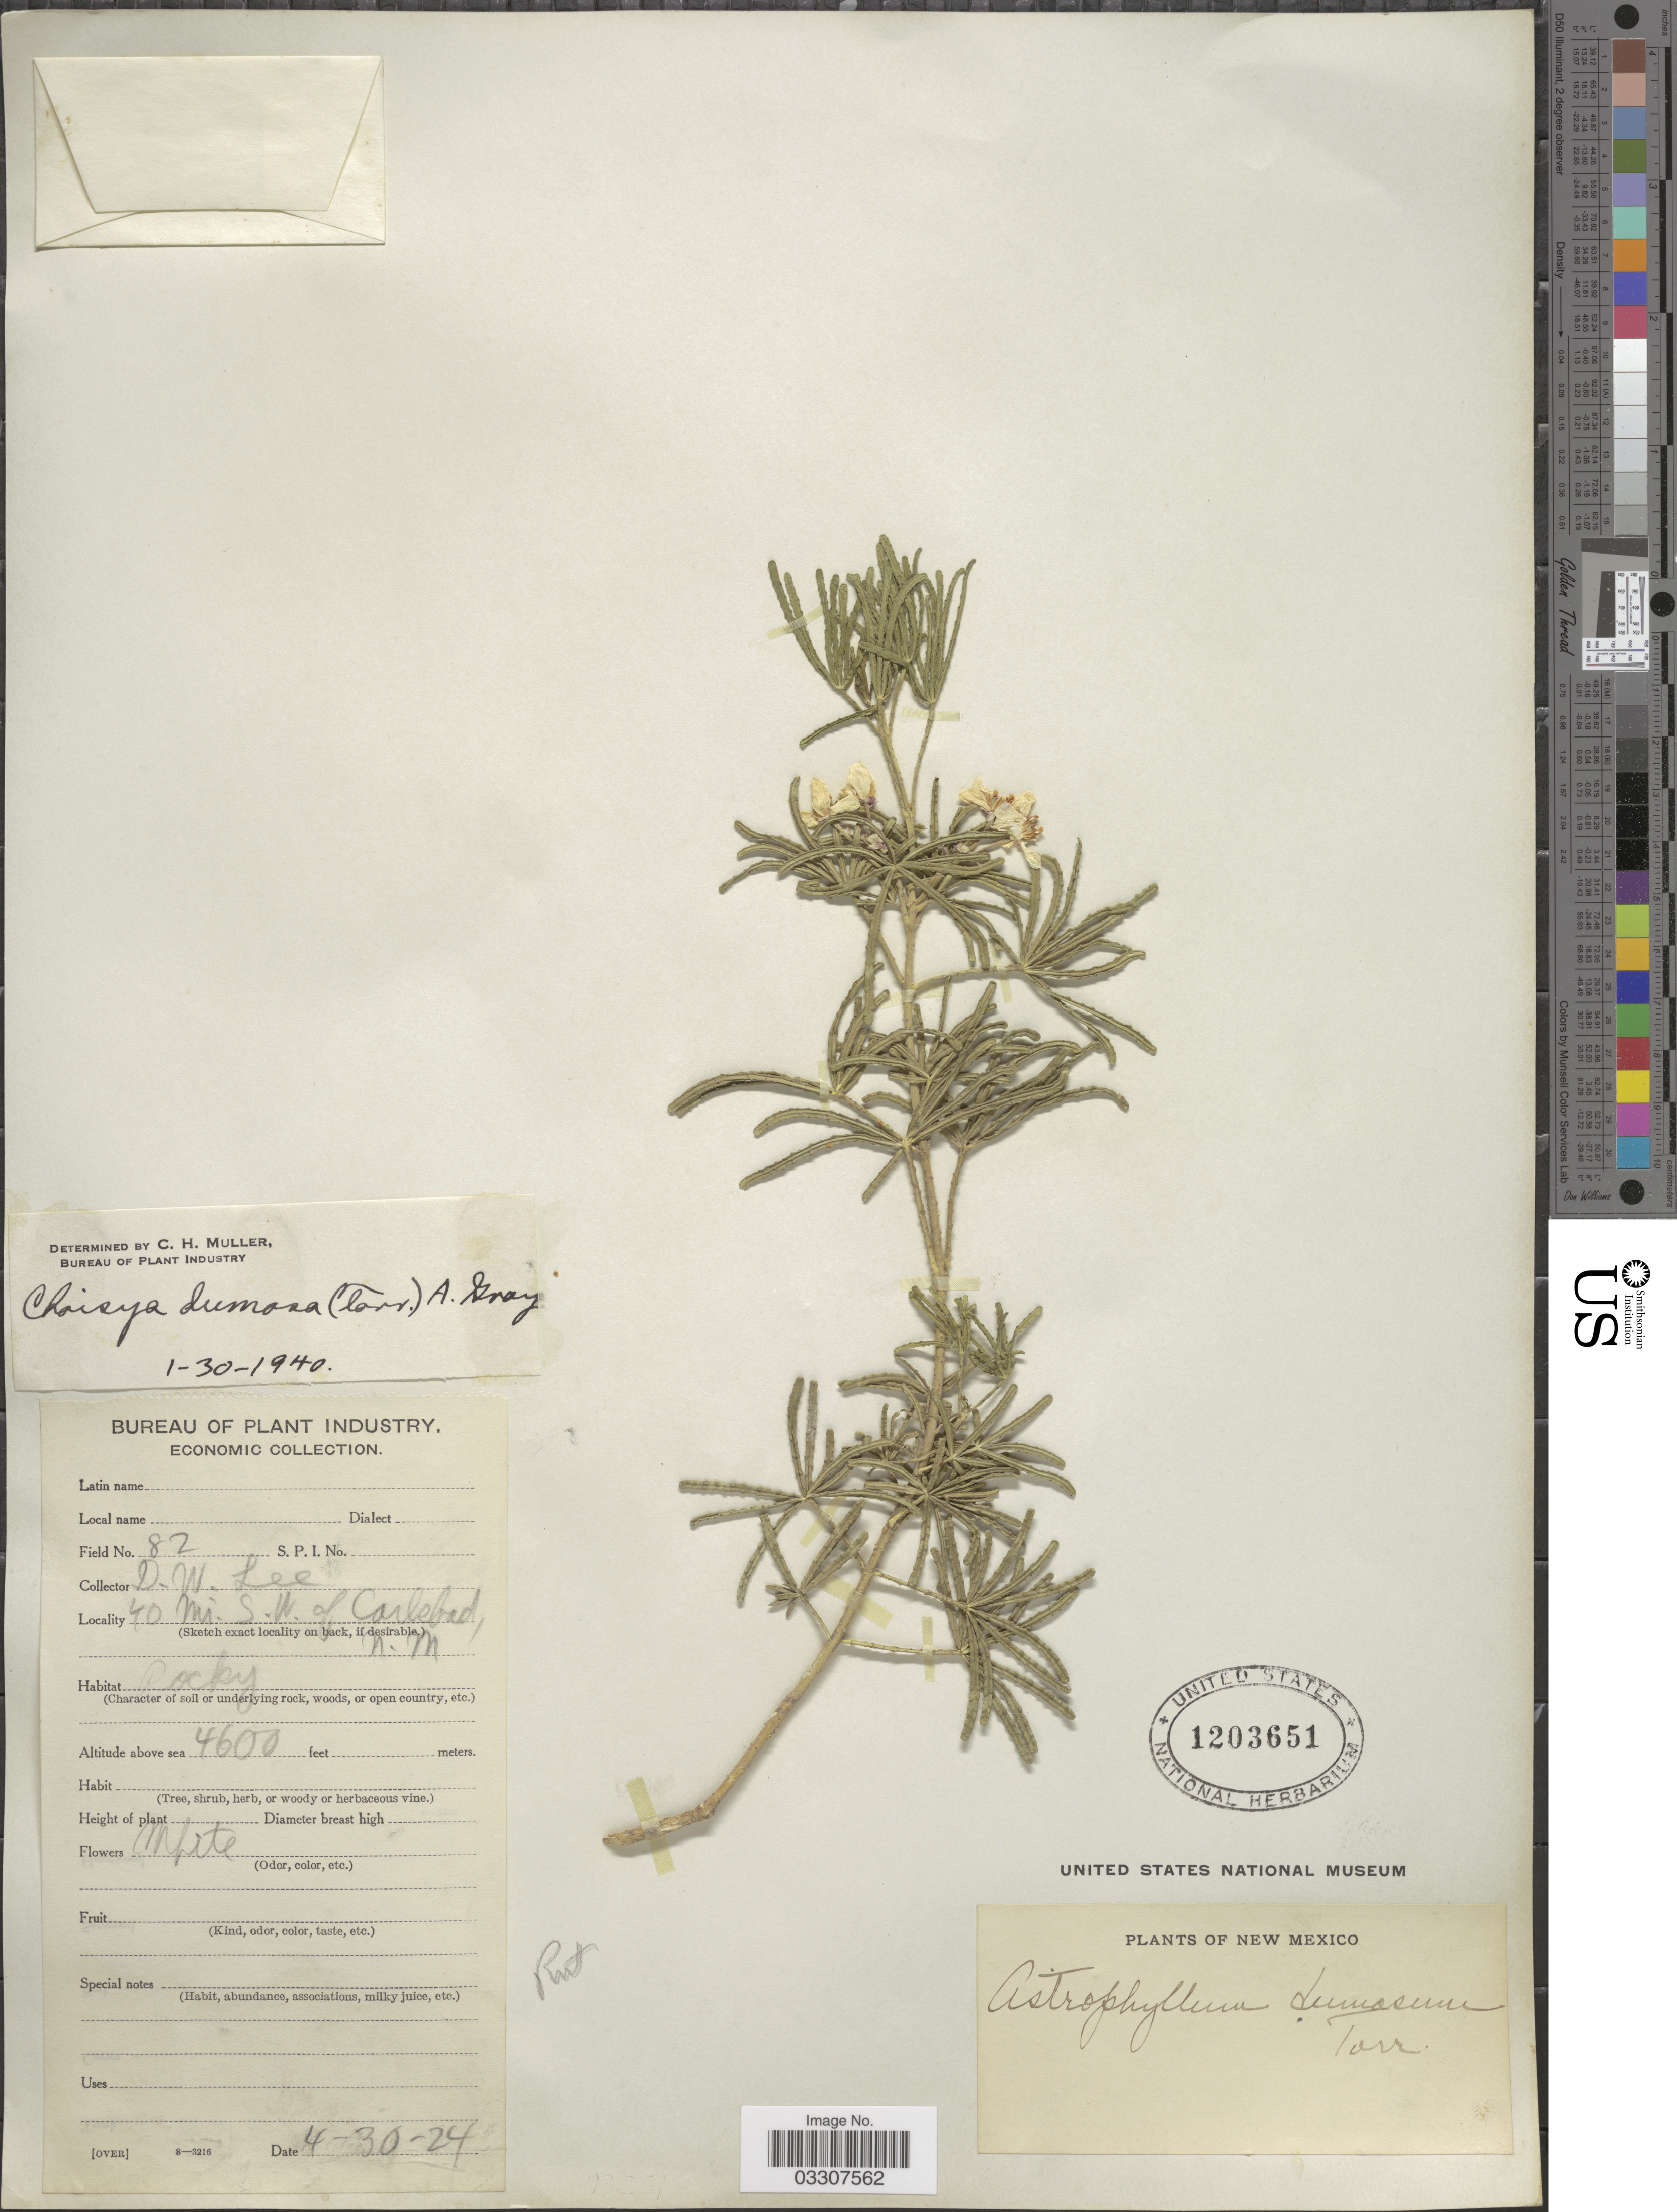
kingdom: Plantae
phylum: Tracheophyta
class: Magnoliopsida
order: Sapindales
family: Rutaceae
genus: Choisya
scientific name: Choisya dumosa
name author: A. Gray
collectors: D. Lee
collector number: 82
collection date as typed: Transcribed d/m/y: 30/4/24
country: United States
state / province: New Mexico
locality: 40 mi. S.W. of Carlsbad.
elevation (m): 1402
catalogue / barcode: US 1203651